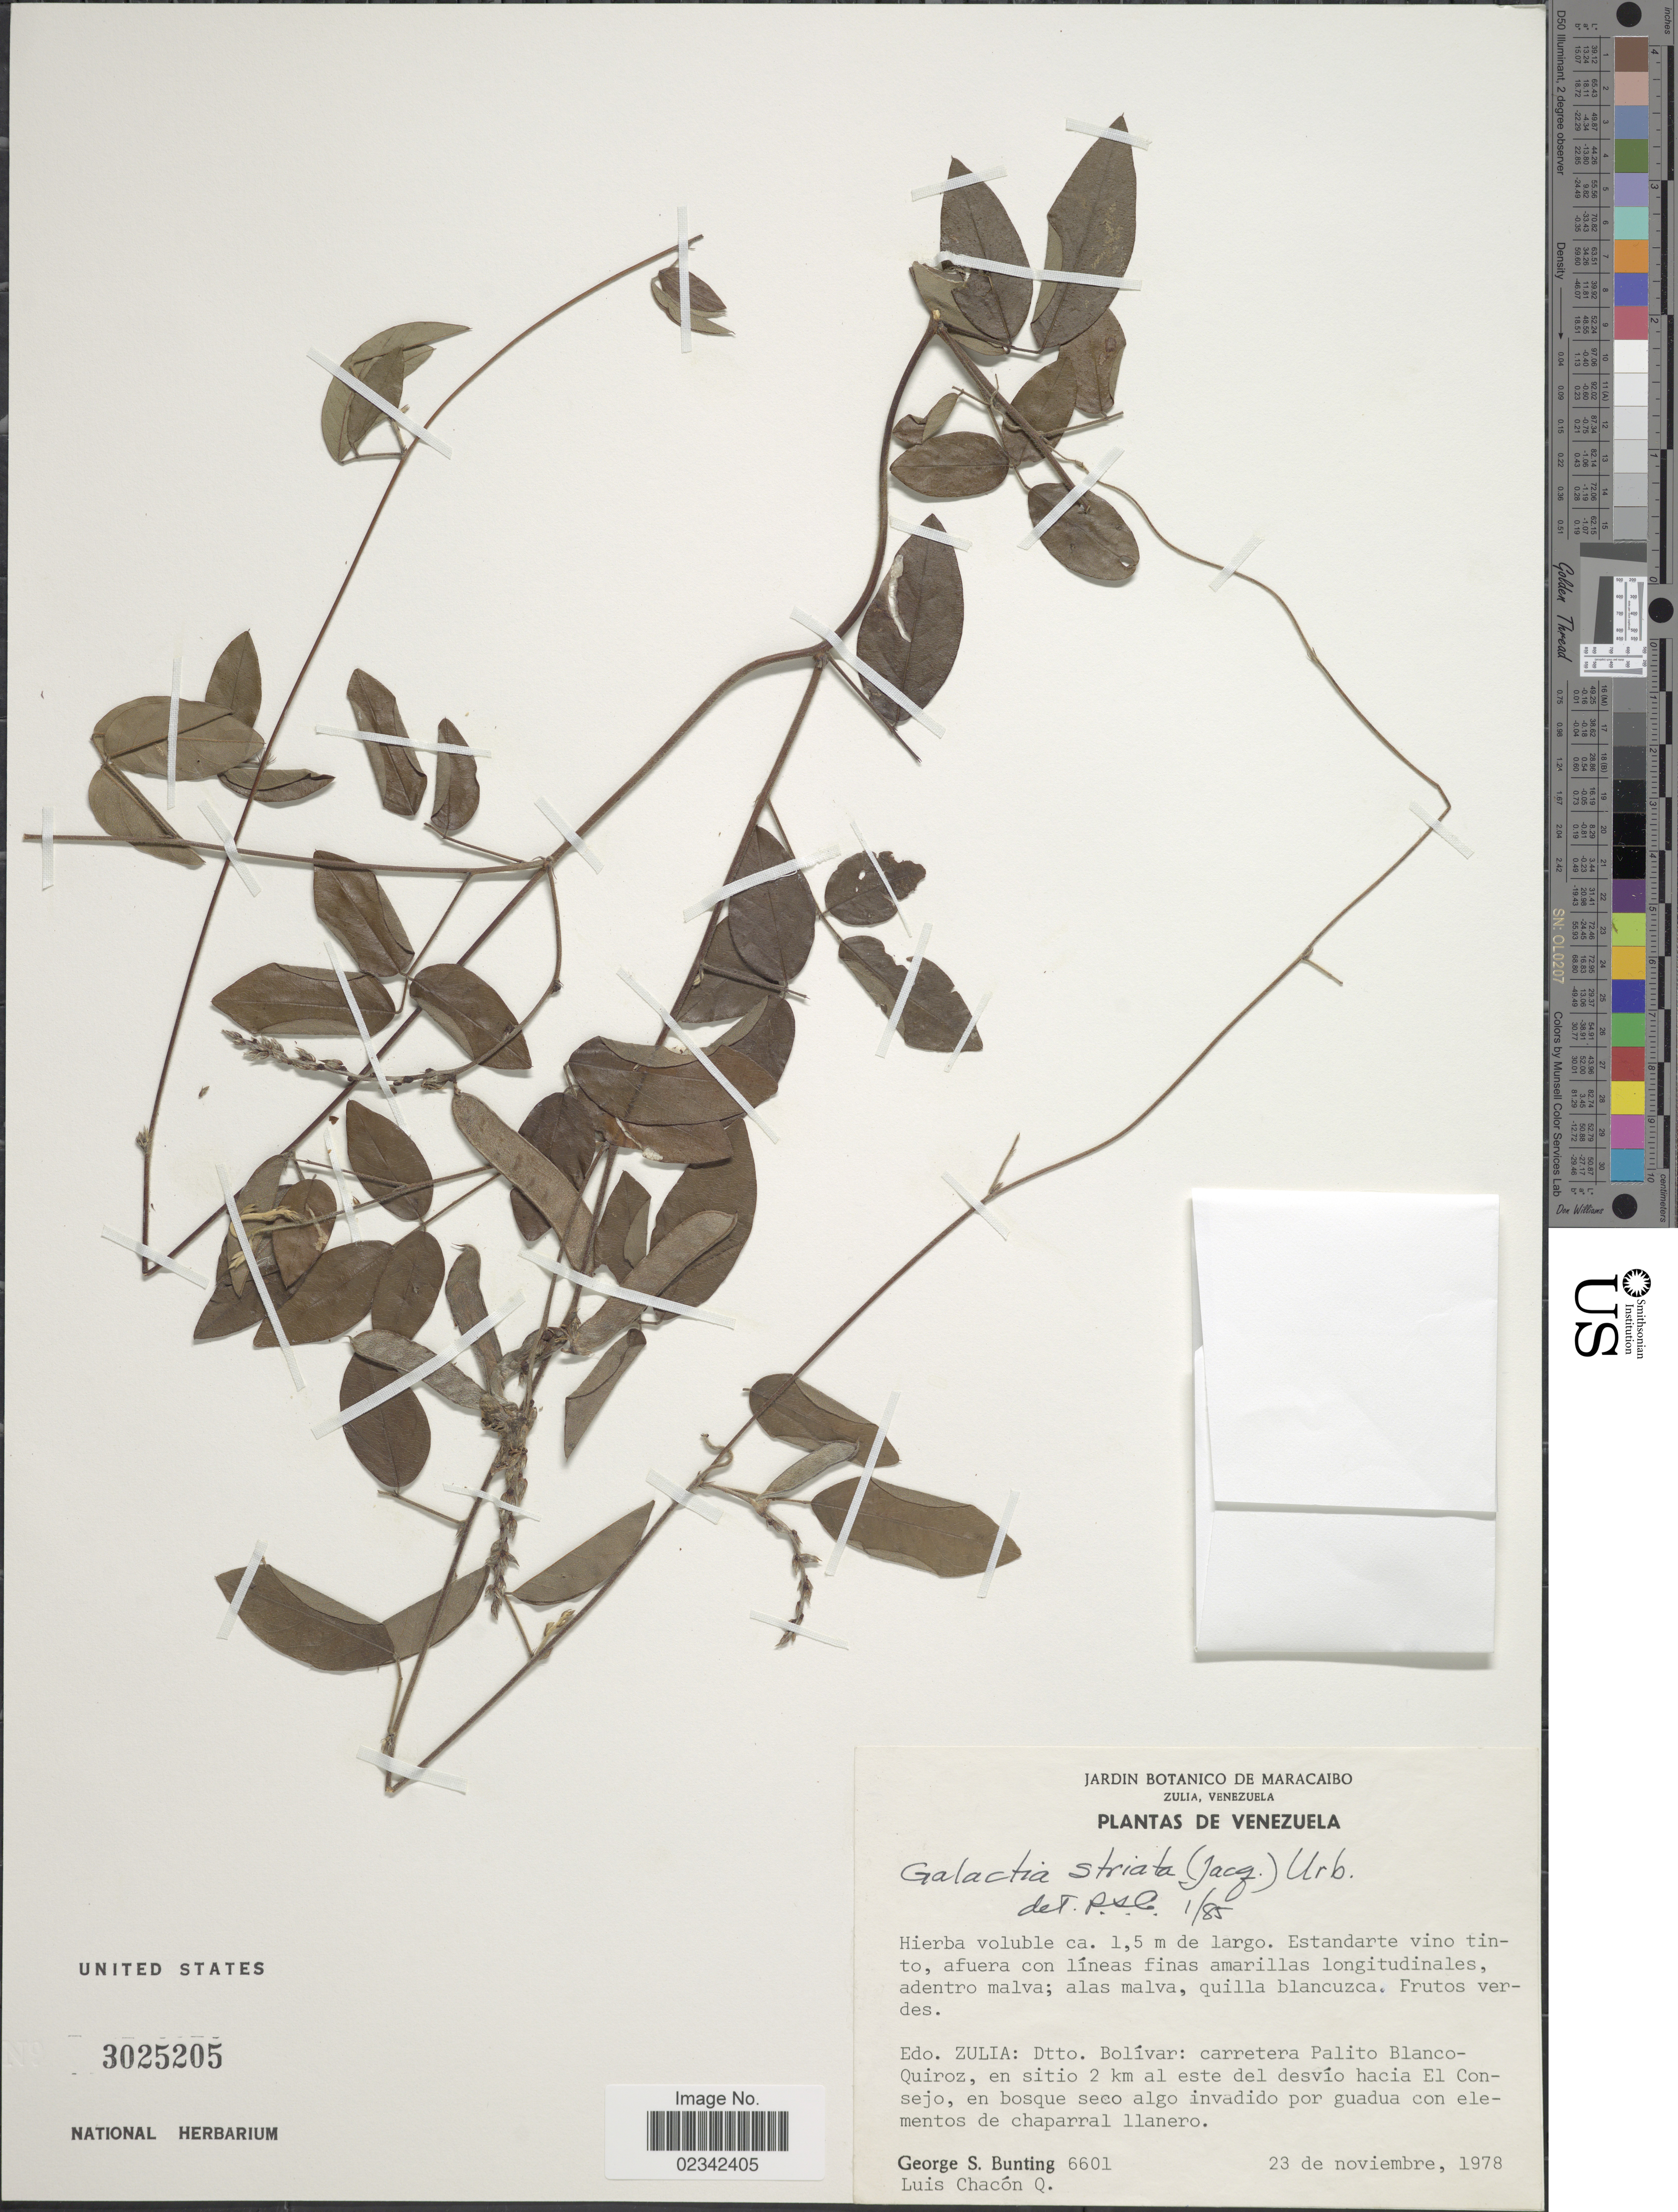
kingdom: Plantae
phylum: Tracheophyta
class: Magnoliopsida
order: Fabales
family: Fabaceae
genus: Galactia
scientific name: Galactia striata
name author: (Jacq.) Urb.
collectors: G. S. Bunting & L. Chacon-Q.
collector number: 6601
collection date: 1978-11-23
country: Venezuela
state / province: Zulia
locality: Dtto. Bolivar: carretera Palito Blanco-Quiroz, en sitio 2 km al este del devio hacia El Consejo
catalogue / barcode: US 3025205